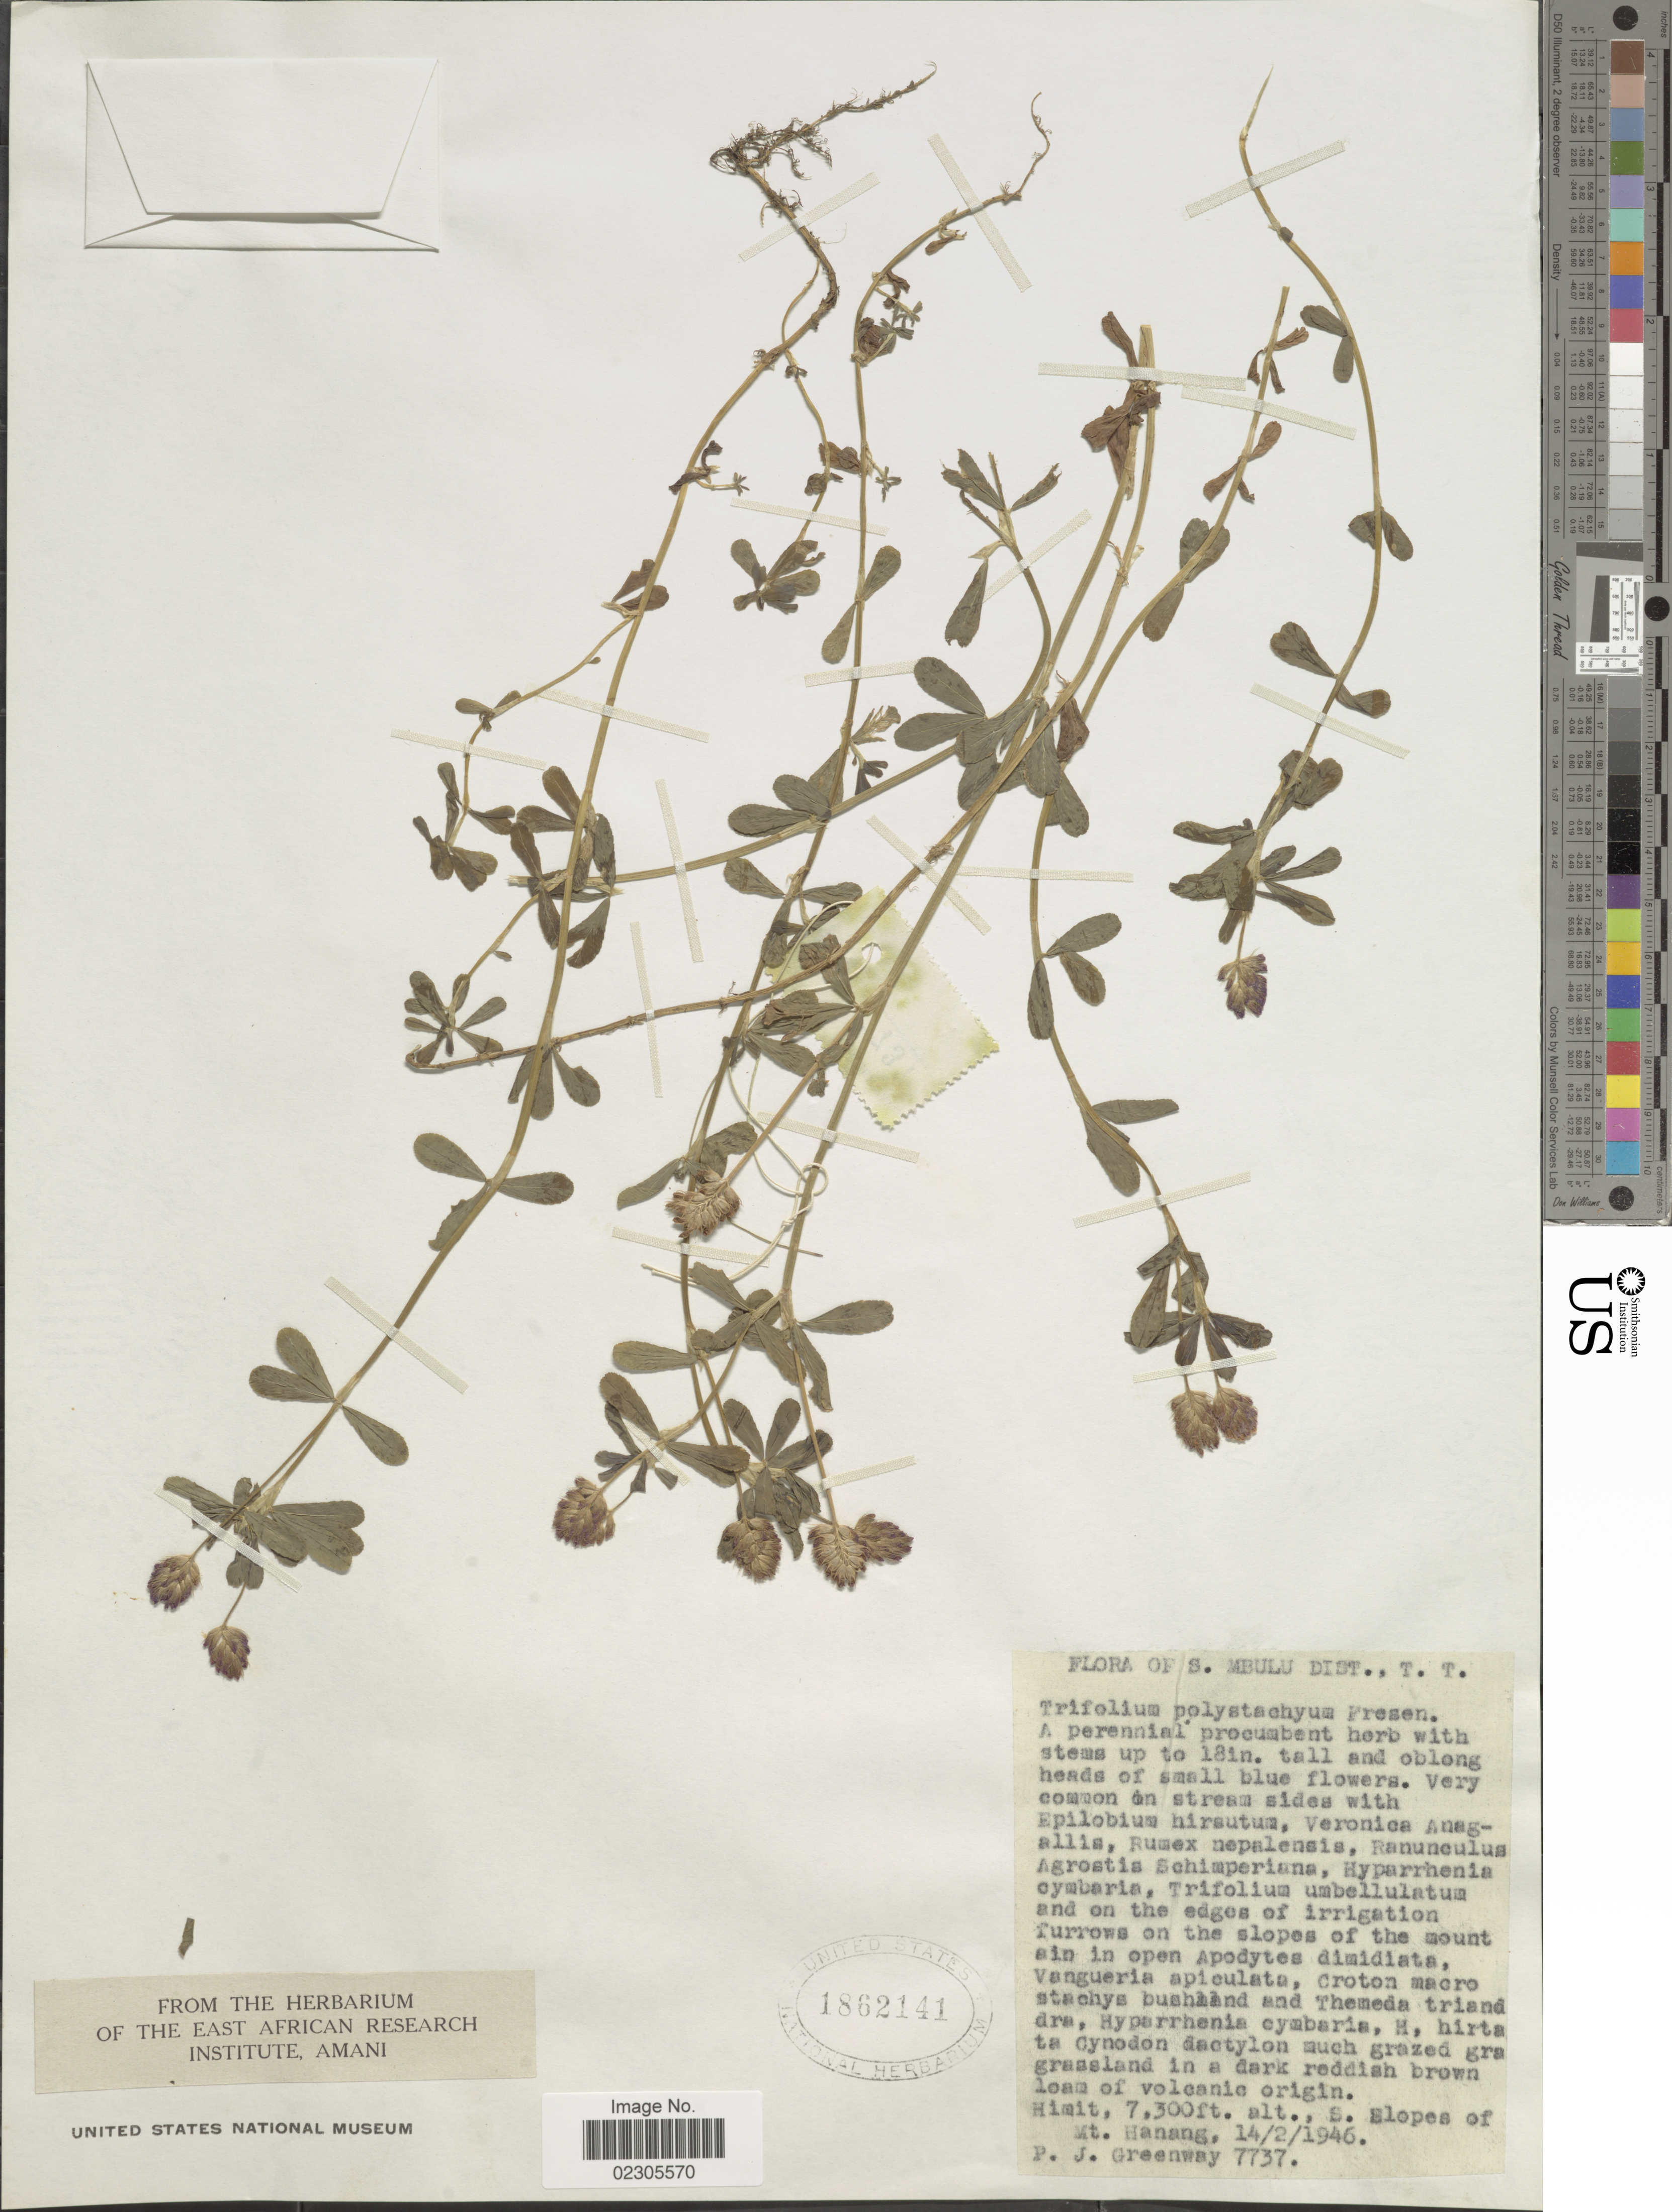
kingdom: Plantae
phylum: Tracheophyta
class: Magnoliopsida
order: Fabales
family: Fabaceae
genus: Trifolium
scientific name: Trifolium polystachyum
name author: Fresen.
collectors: P. J. Greenway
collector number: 7737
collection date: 1946-02-14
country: Tanzania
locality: S. Mbulu Dist., T.T., Himit, S. slopes of Mt, Hanang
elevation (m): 2225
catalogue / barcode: US 1862141